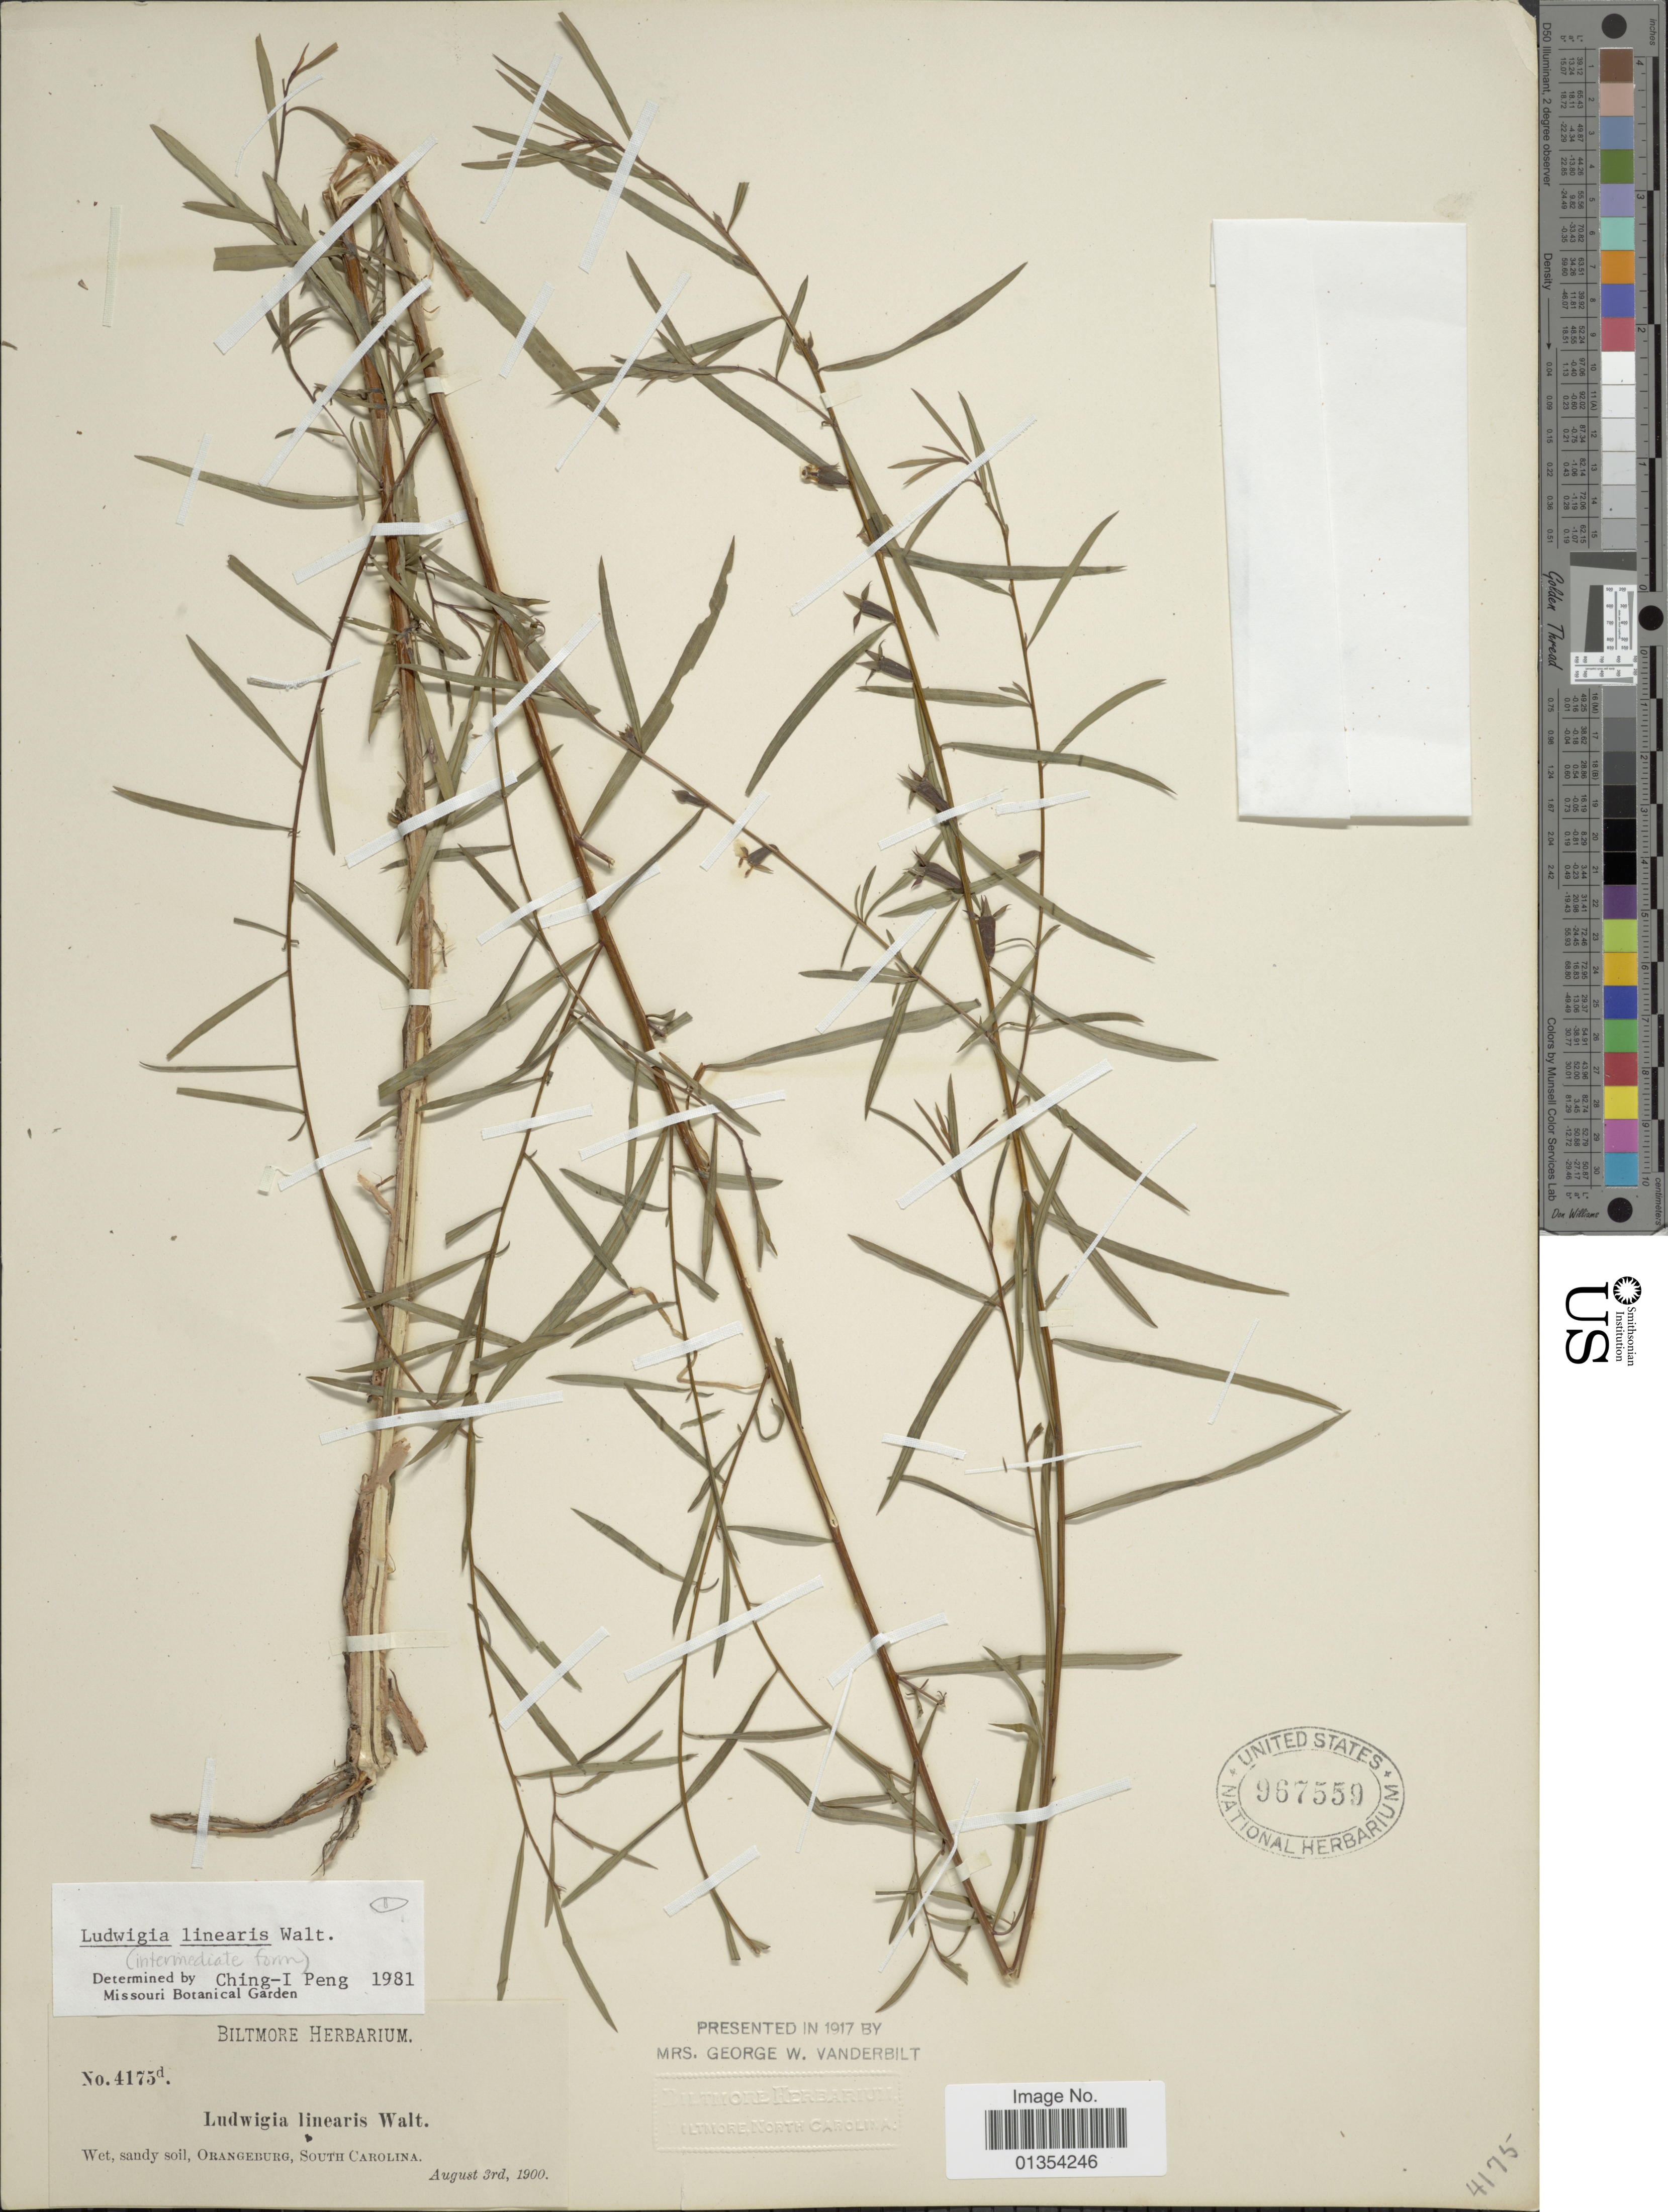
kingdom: Plantae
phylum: Tracheophyta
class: Magnoliopsida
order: Myrtales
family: Onagraceae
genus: Ludwigia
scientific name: Ludwigia linearis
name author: Walter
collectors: ex herb. Biltmore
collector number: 4175d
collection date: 1900-08-03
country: United States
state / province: South Carolina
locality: Orangeburg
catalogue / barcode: US 967559